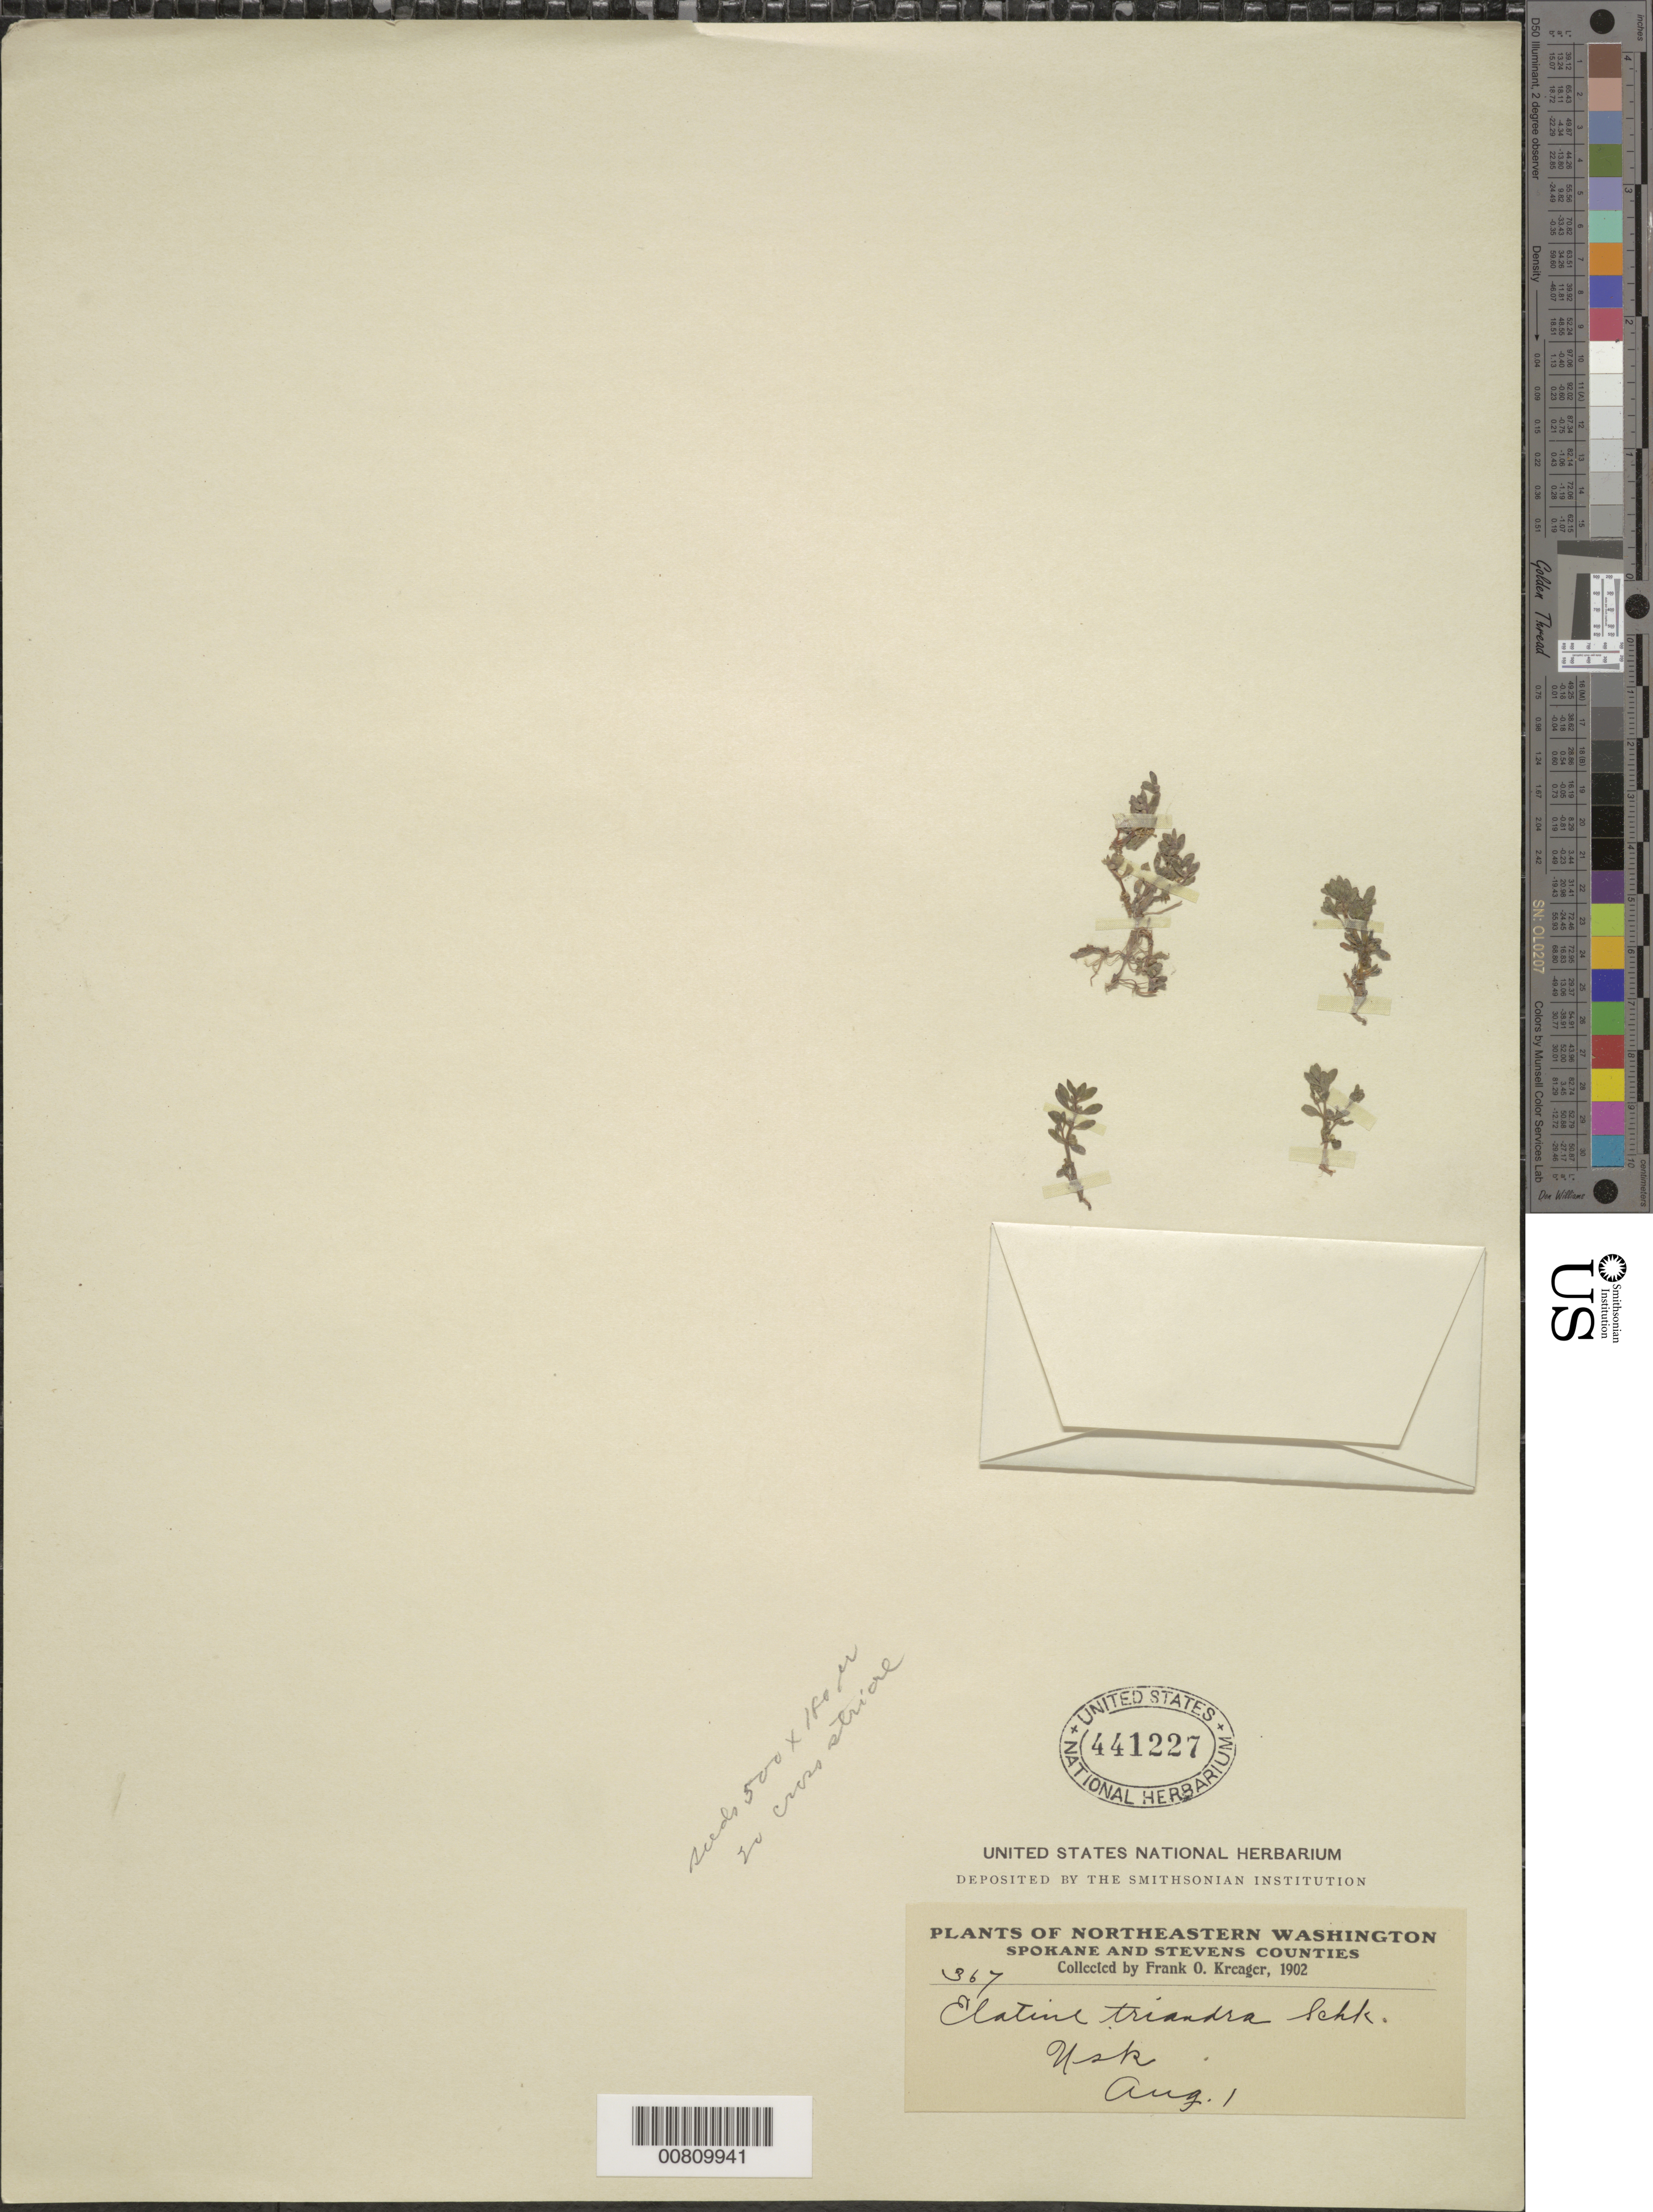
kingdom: Plantae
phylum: Tracheophyta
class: Magnoliopsida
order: Malpighiales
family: Elatinaceae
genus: Elatine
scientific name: Elatine triandra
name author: Schkuhr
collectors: F. Kreager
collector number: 367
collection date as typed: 01 Aug 1902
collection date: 1902-08-01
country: United States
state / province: Washington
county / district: Spokane / Stevens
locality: Usk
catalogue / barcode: US 441227